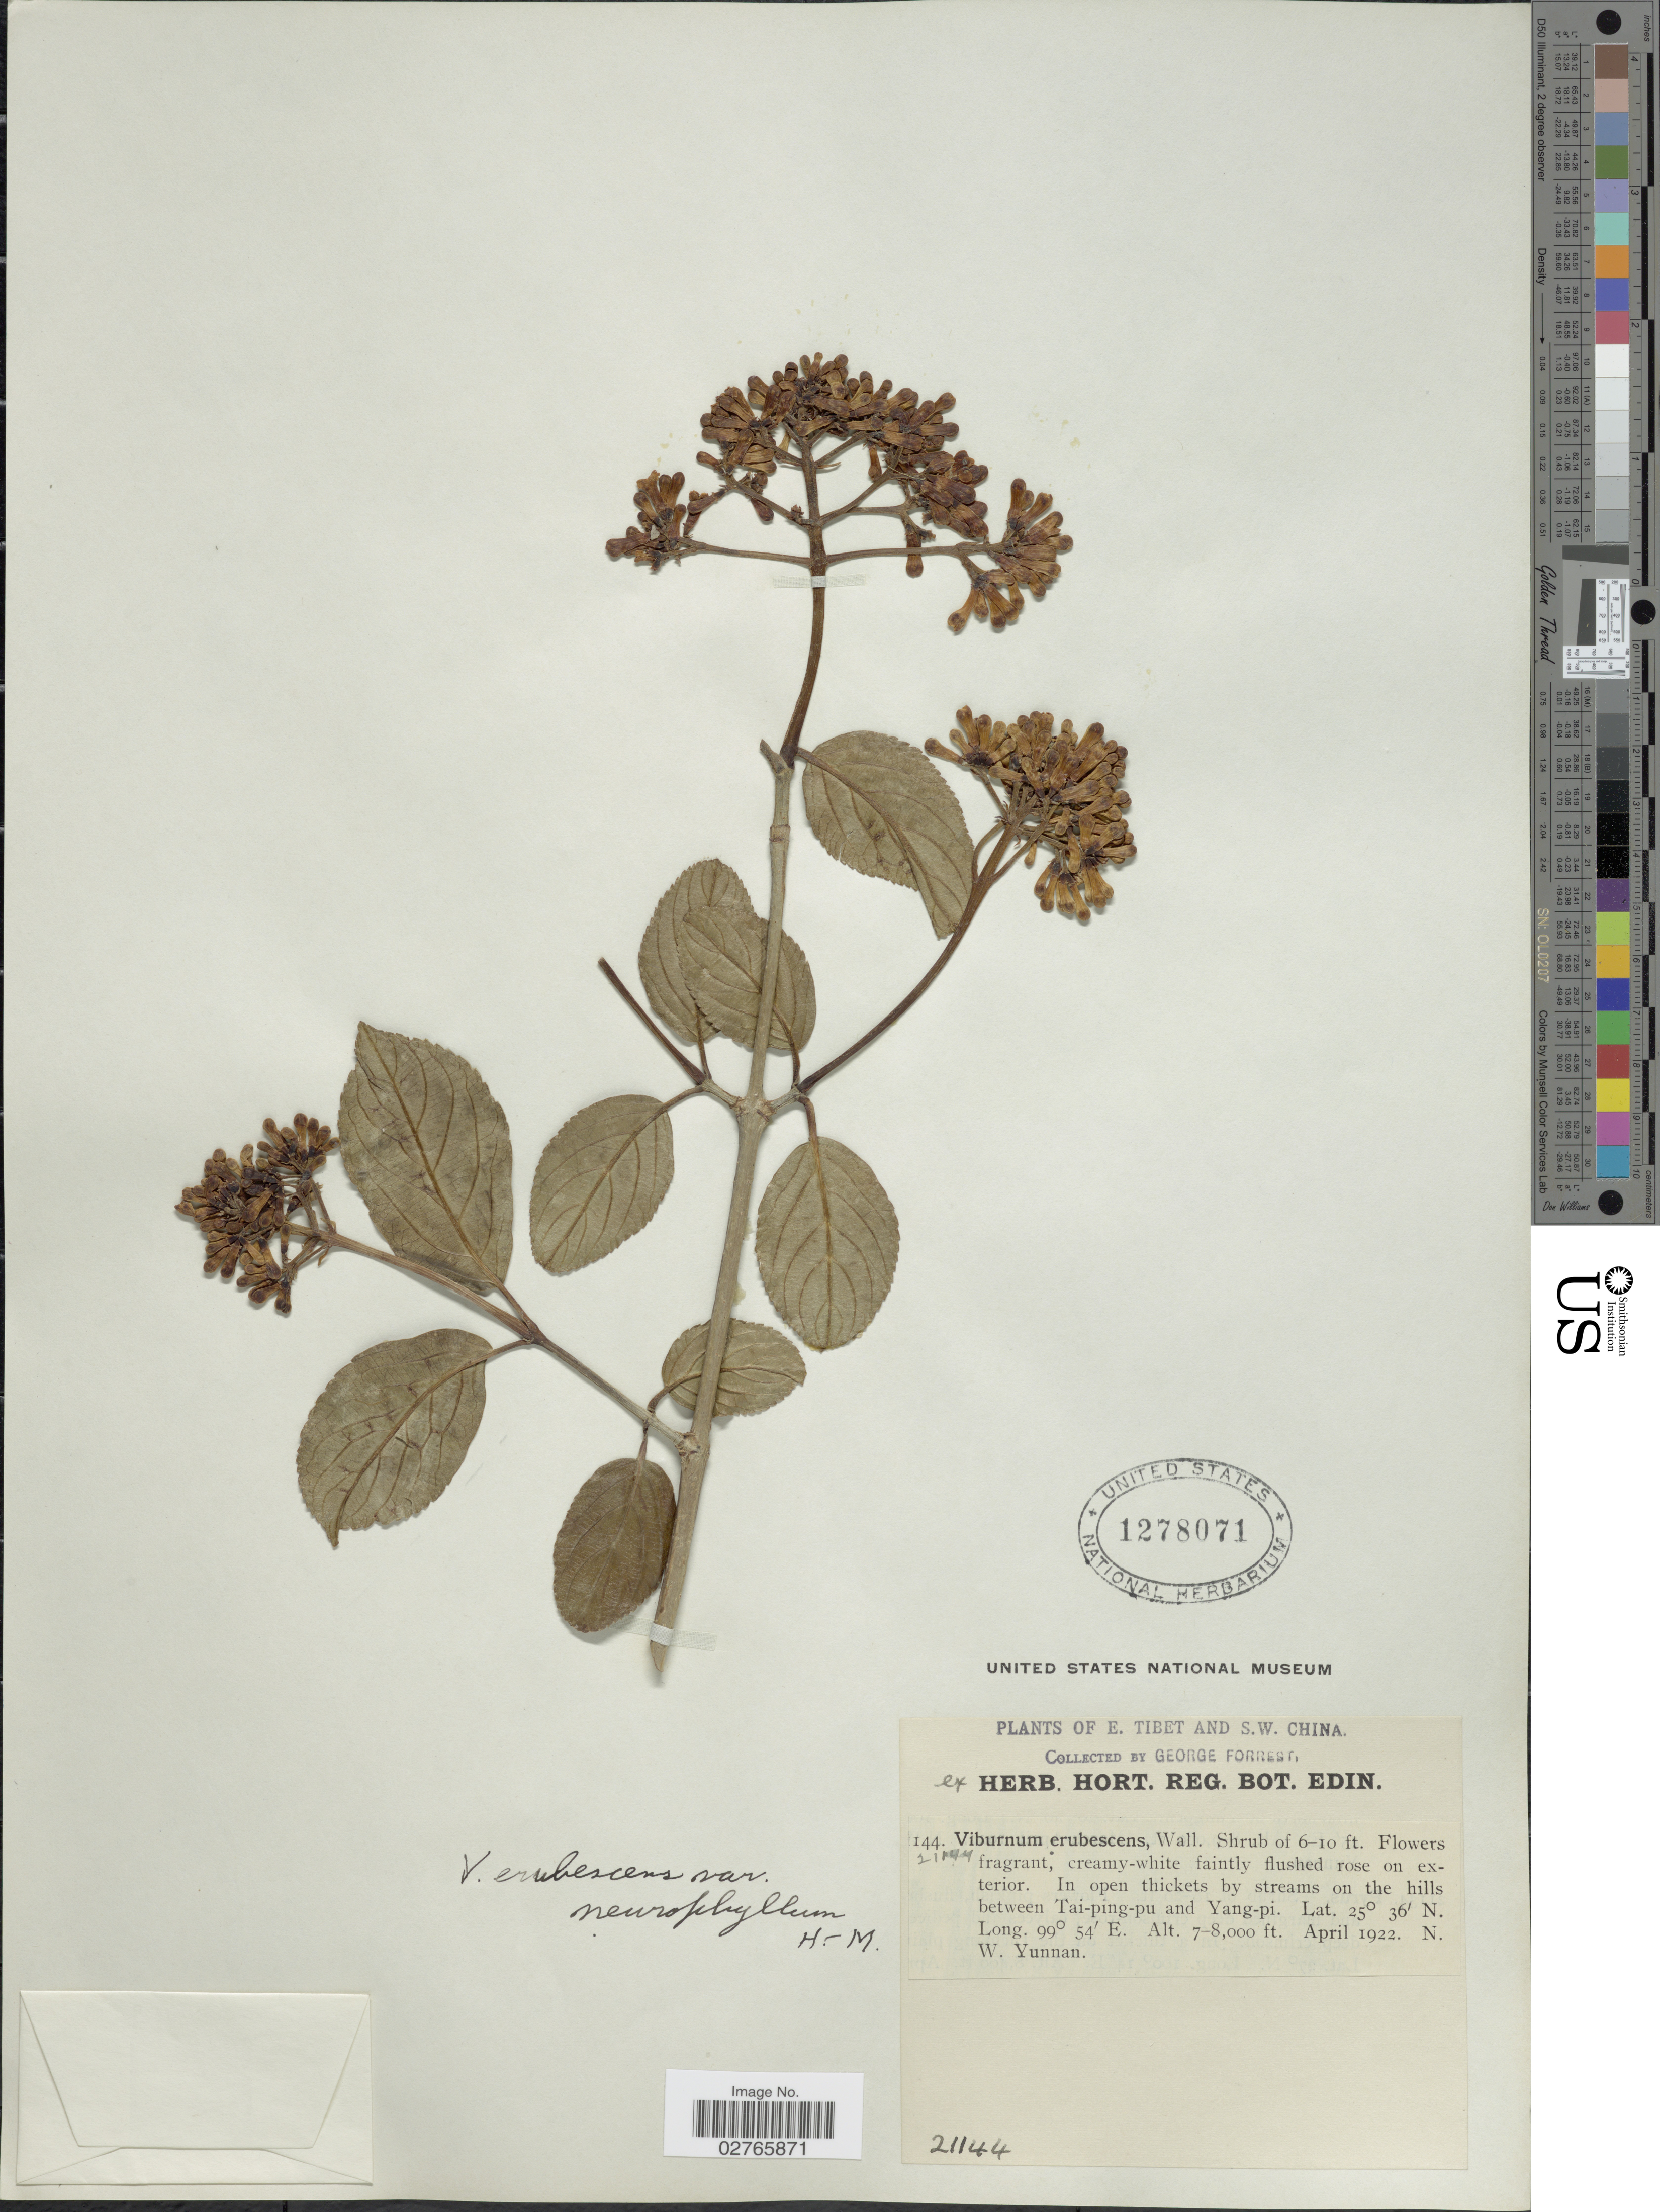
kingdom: Plantae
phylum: Tracheophyta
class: Magnoliopsida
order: Dipsacales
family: Viburnaceae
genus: Viburnum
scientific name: Viburnum erubescens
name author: Wall.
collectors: G. Forrest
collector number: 21144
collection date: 1922-04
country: China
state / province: Yunnan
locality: E. Tibet and S.W. China. In open thickets by streams on the hills between Tai-ping-pu and Yang-pi. W. Yunnan.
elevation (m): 2134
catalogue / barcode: US 1278071